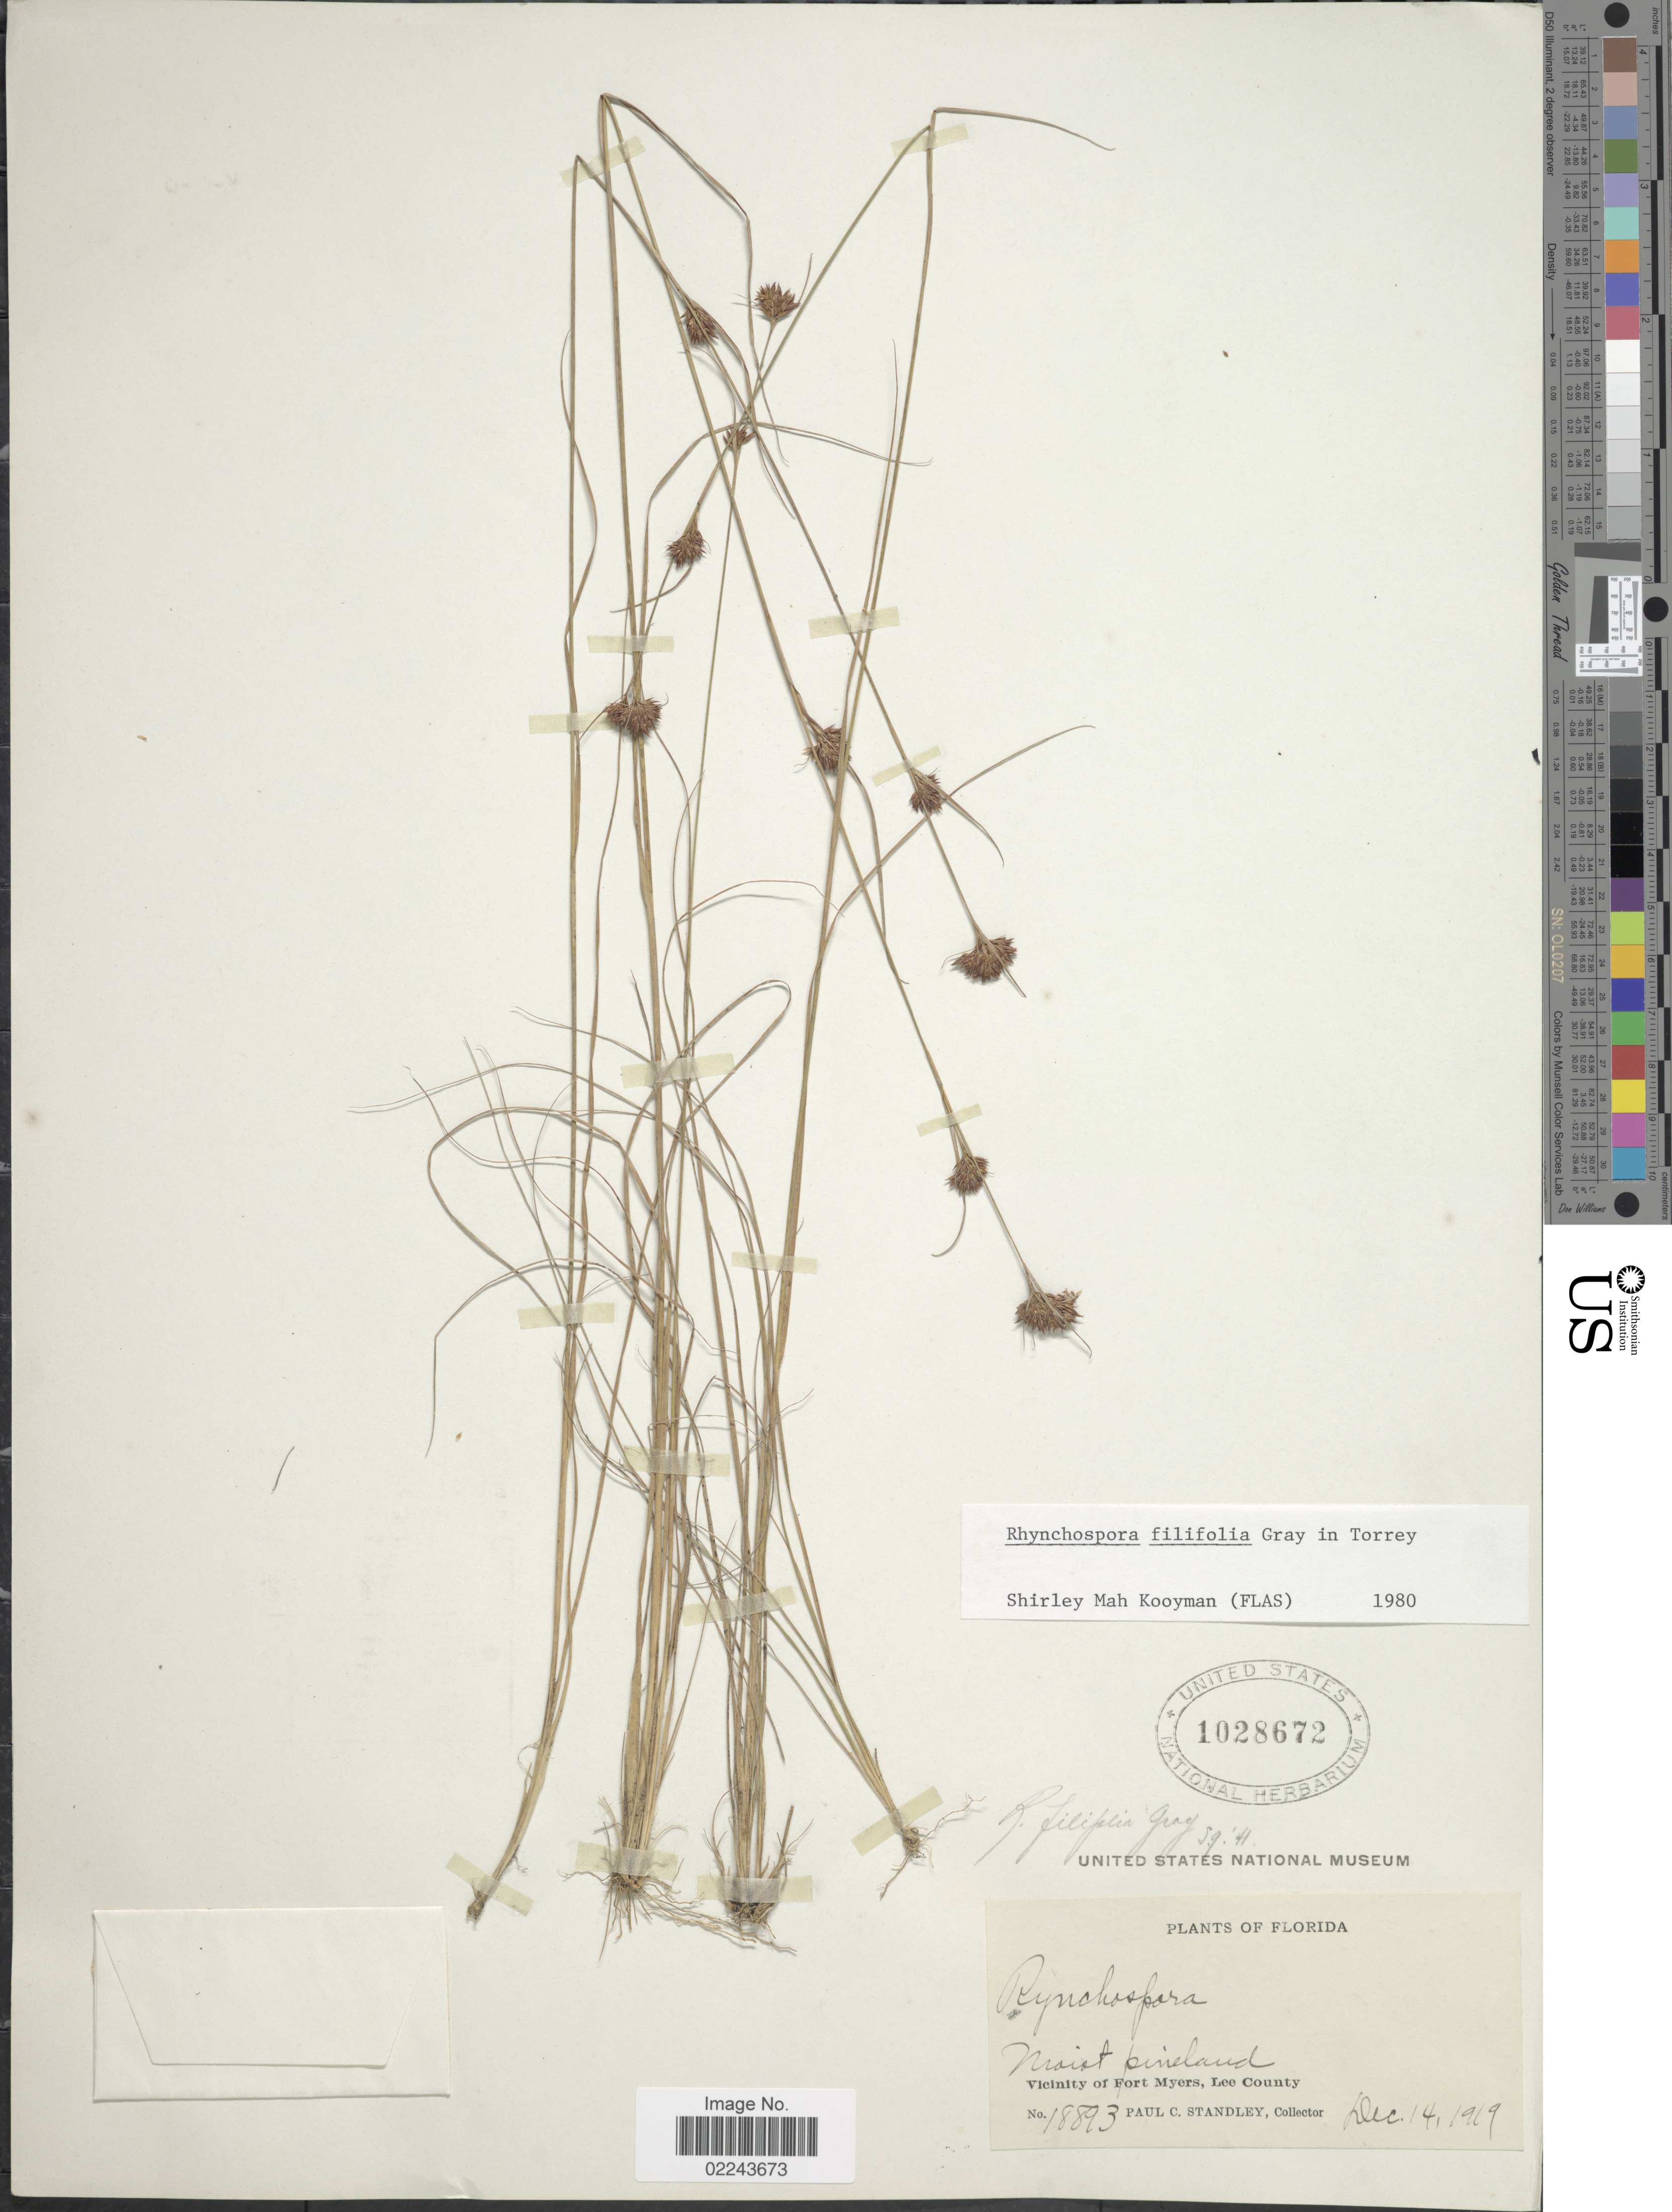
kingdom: Plantae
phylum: Tracheophyta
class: Liliopsida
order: Poales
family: Cyperaceae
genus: Rhynchospora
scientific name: Rhynchospora filifolia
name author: A. Gray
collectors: P. C. Standley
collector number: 18893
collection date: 1919-12-14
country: United States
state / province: Florida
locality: Vicinity of Fort Myers, Lee County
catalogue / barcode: US 1028672